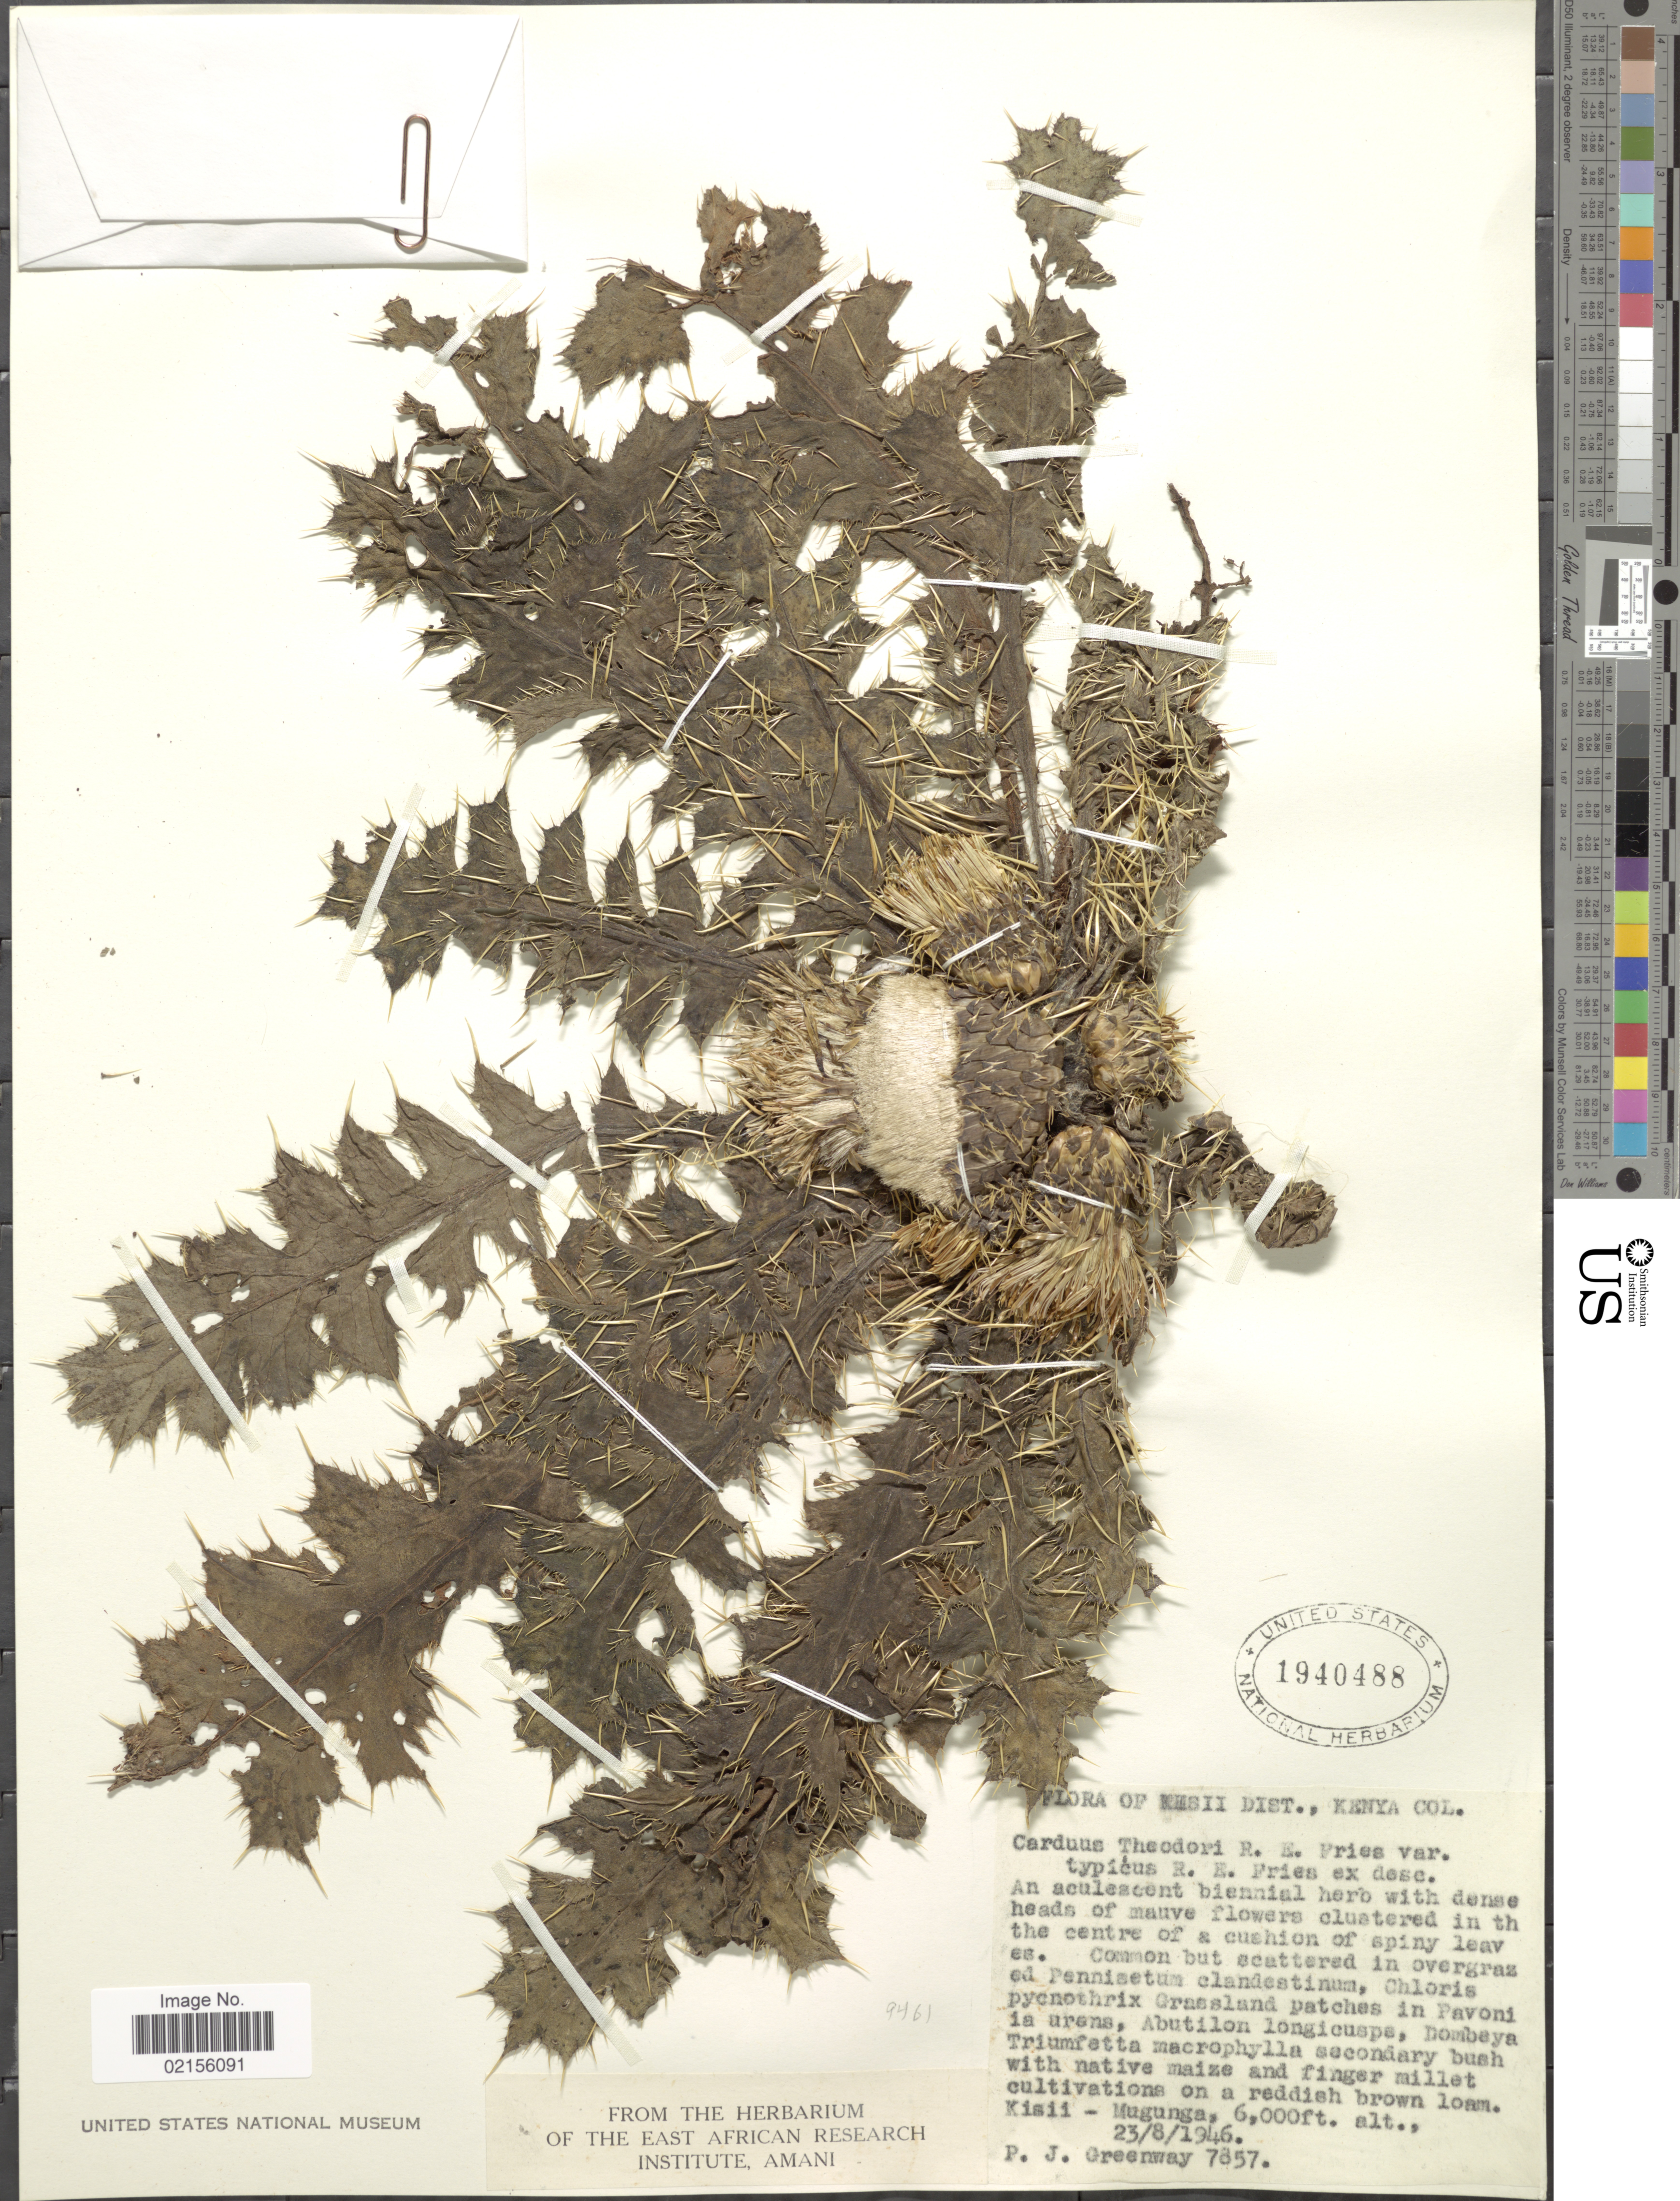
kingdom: Plantae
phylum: Tracheophyta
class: Magnoliopsida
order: Asterales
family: Asteraceae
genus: Carduus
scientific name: Carduus schimperi subsp. schimperi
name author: Sch. Bip.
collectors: P. J. Greenway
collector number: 7857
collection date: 1946-08-23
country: Kenya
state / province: Kisii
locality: Kisii Dist, Kissi - Mugunga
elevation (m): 1829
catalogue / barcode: US 1940488